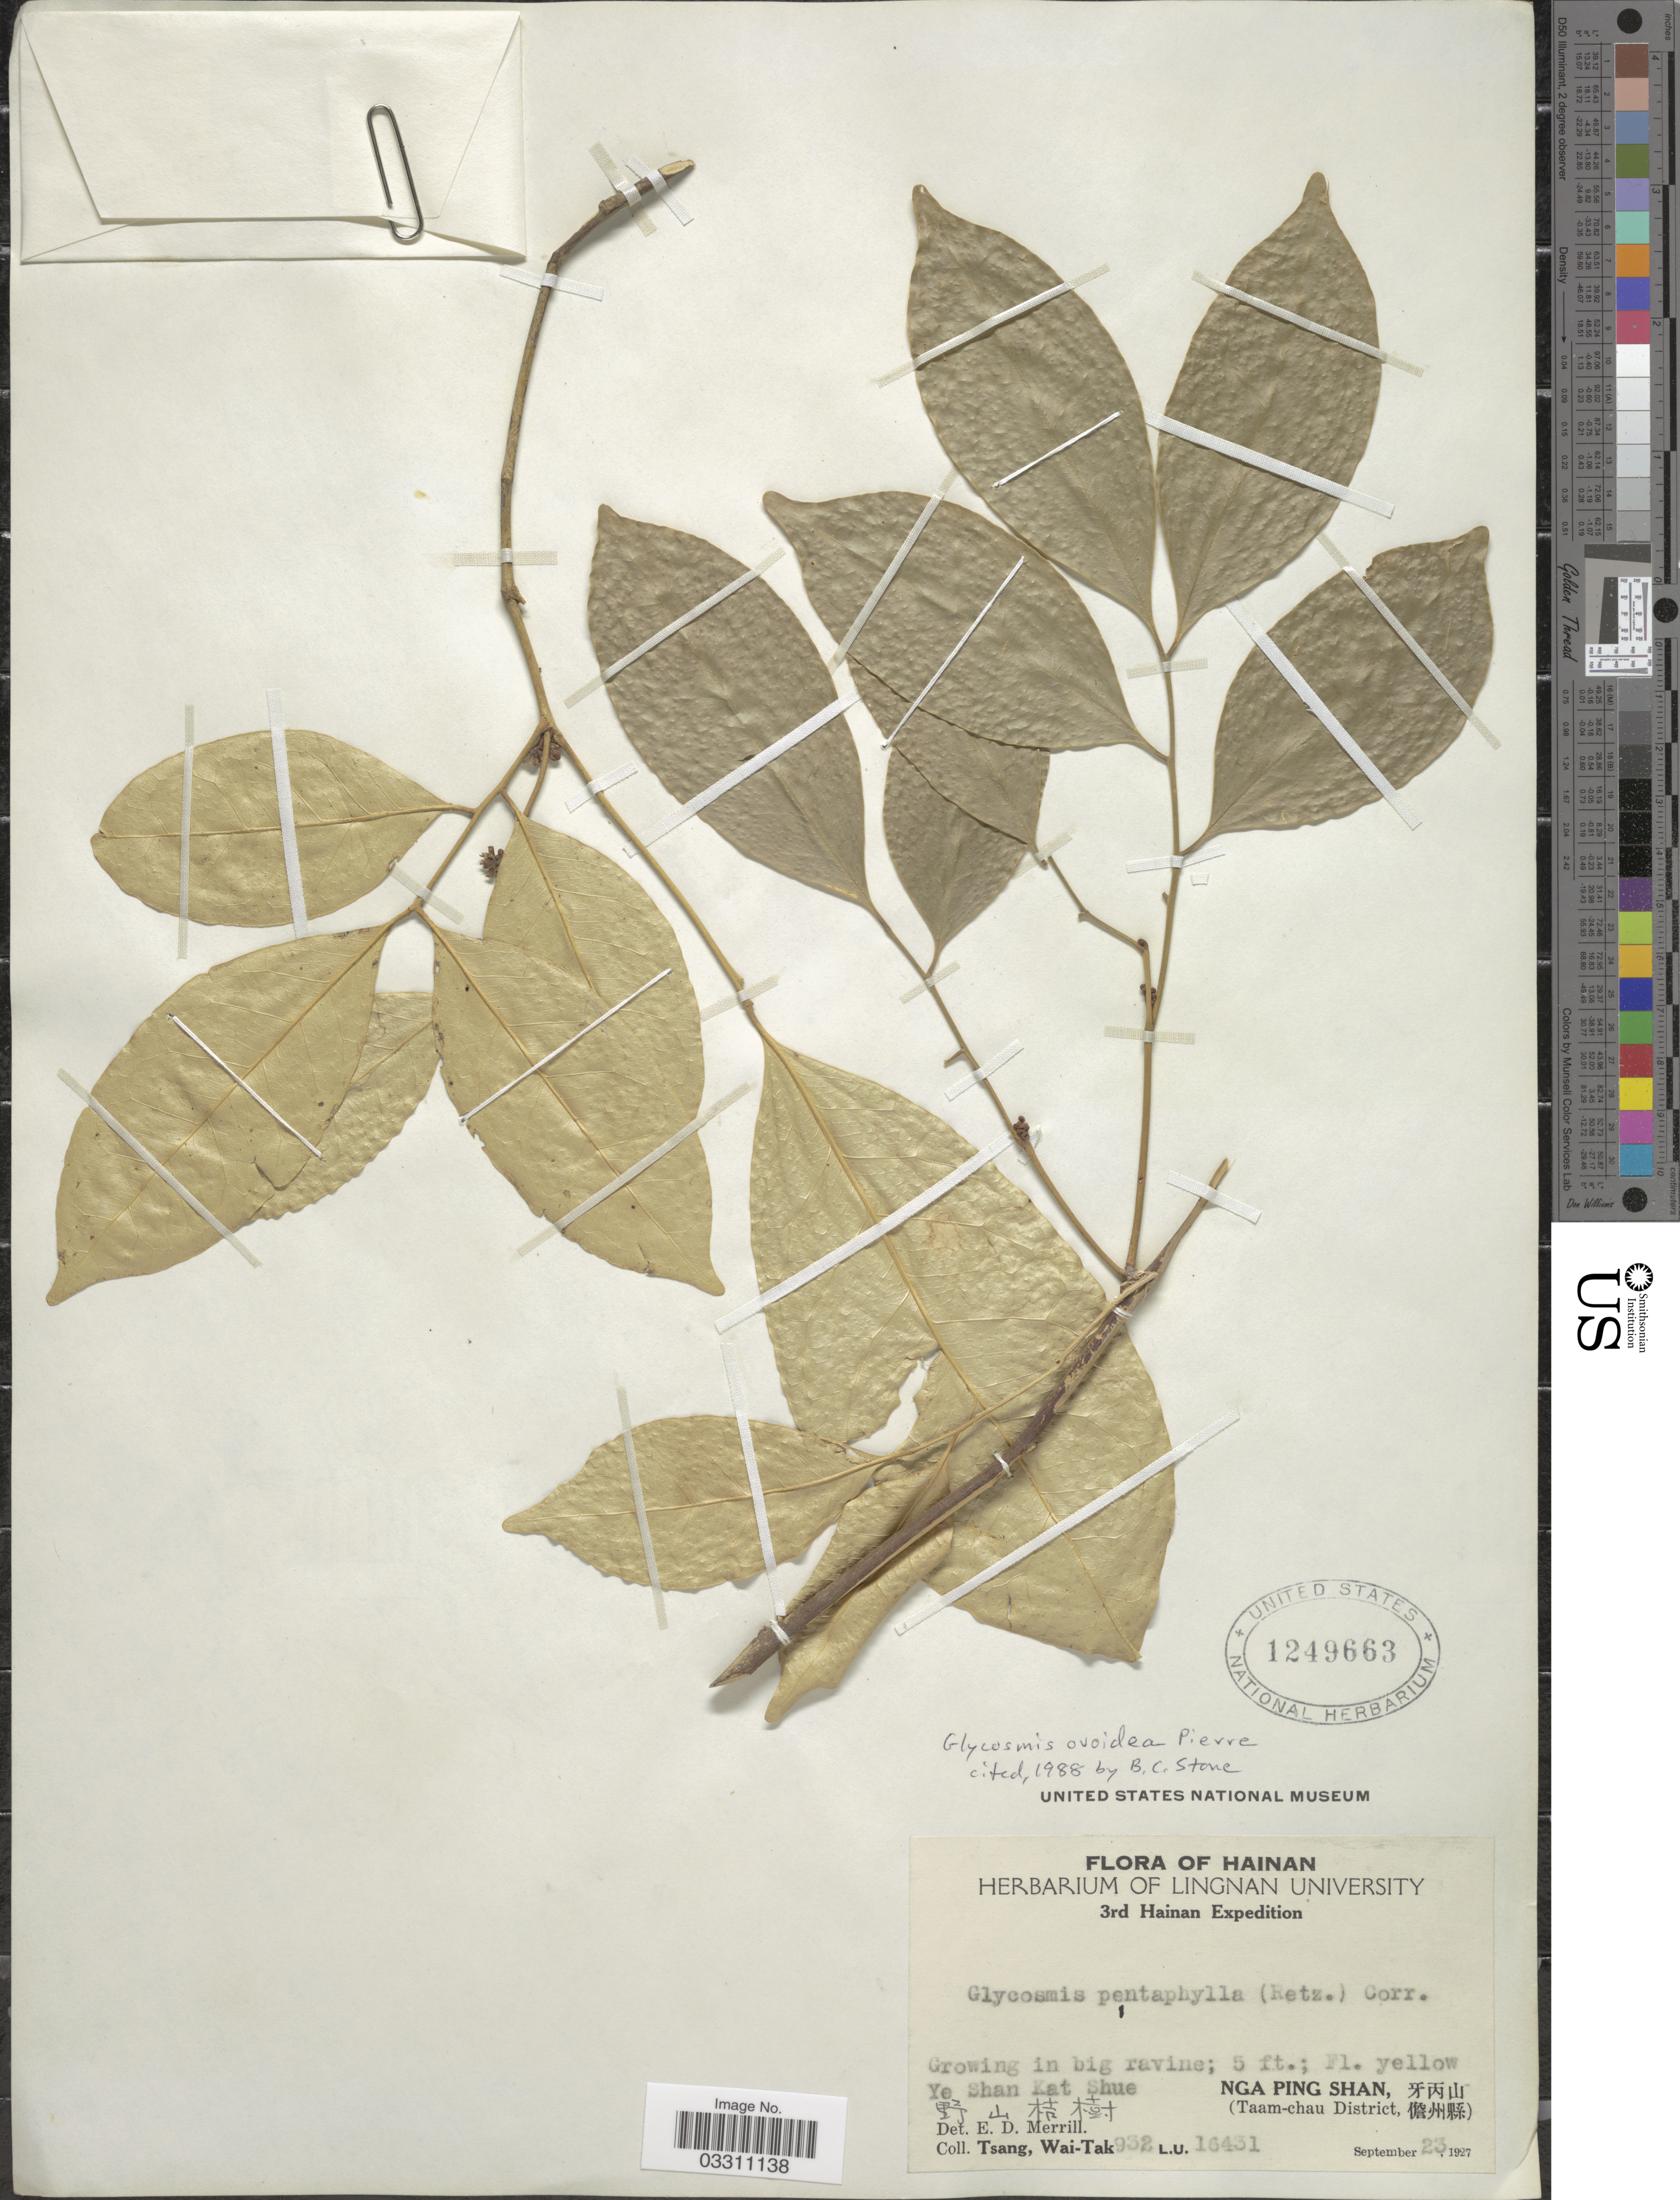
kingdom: Plantae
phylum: Tracheophyta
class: Magnoliopsida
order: Sapindales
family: Rutaceae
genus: Glycosmis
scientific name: Glycosmis ovoidea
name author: Pierre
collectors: W. T. Tsang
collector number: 932L.U.16431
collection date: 1927-09-23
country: China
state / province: Hainan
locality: Yhan Kat Shue, Nga Ping Shan, (Taam-chau District.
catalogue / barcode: US 1249663